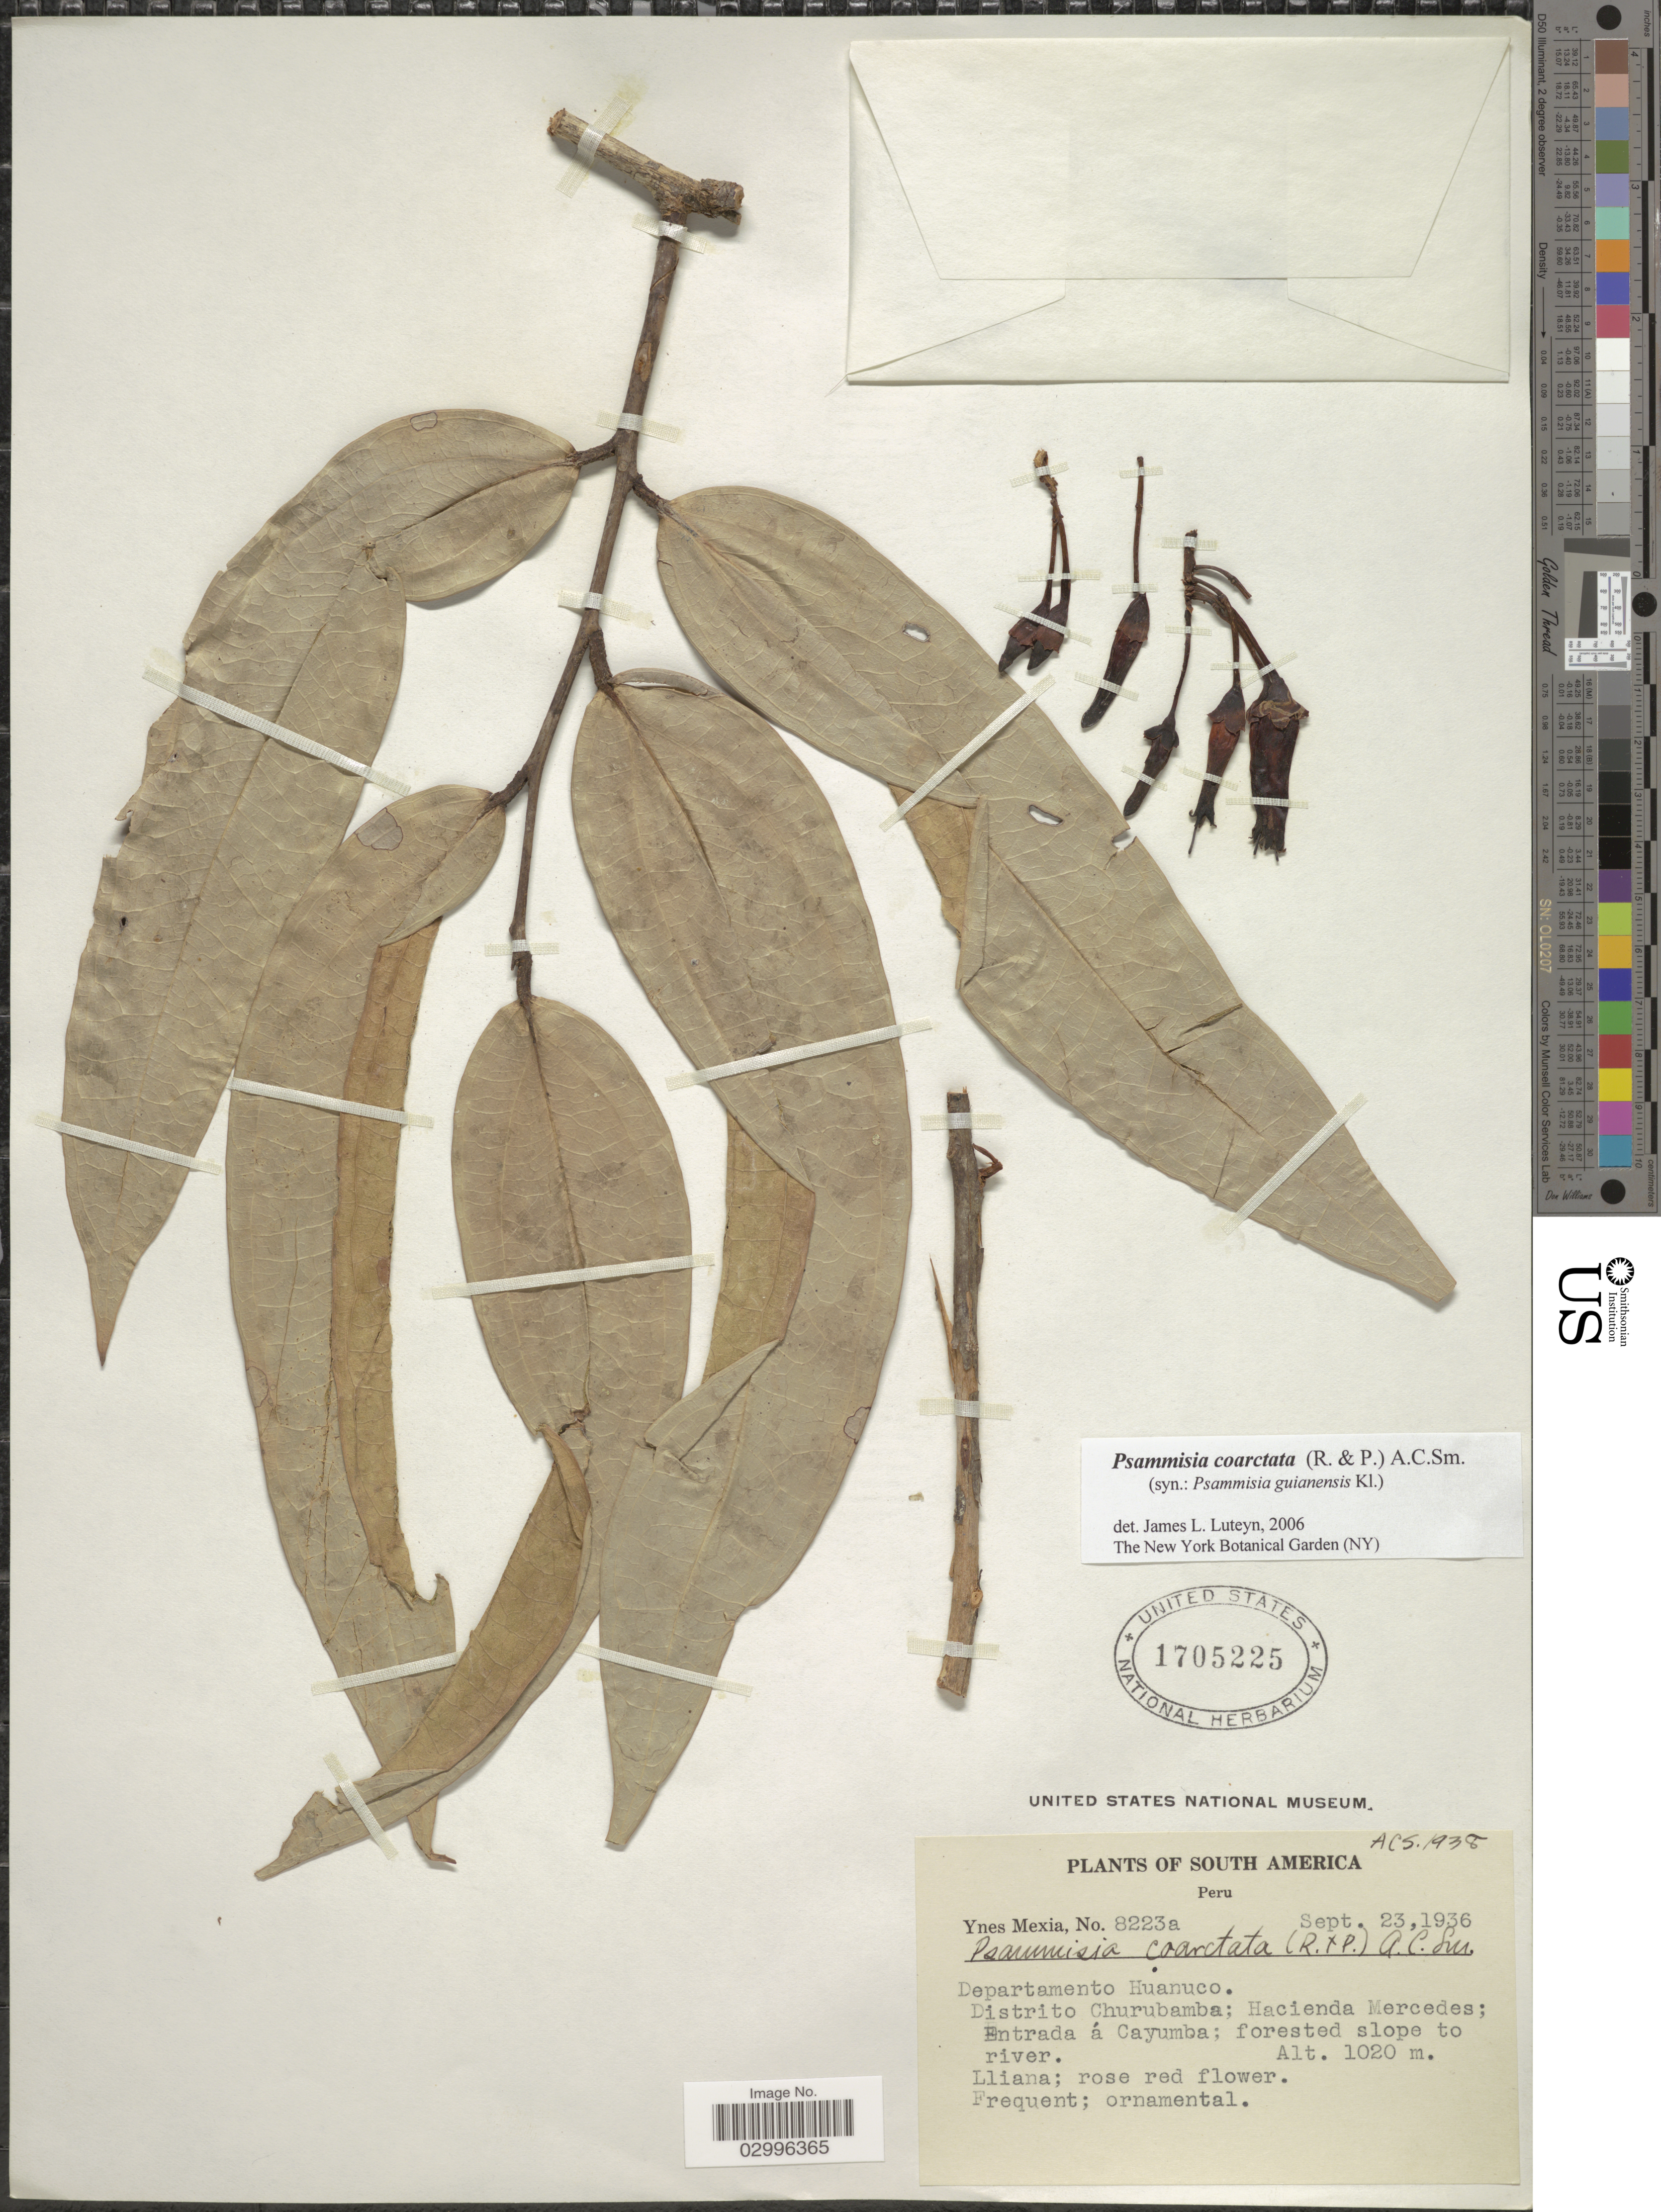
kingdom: Plantae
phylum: Tracheophyta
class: Magnoliopsida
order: Ericales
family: Ericaceae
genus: Psammisia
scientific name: Psammisia coarctata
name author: (Ruiz & Pav.) A.C. Sm.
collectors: Y. Mexia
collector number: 8223a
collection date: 1936-09-23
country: Peru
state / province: Huánuco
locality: Departamento Huanuco. Distrito Churubamba; Hacienda Mercedes; Entrada á Cayumba.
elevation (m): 1020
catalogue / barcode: US 1705225